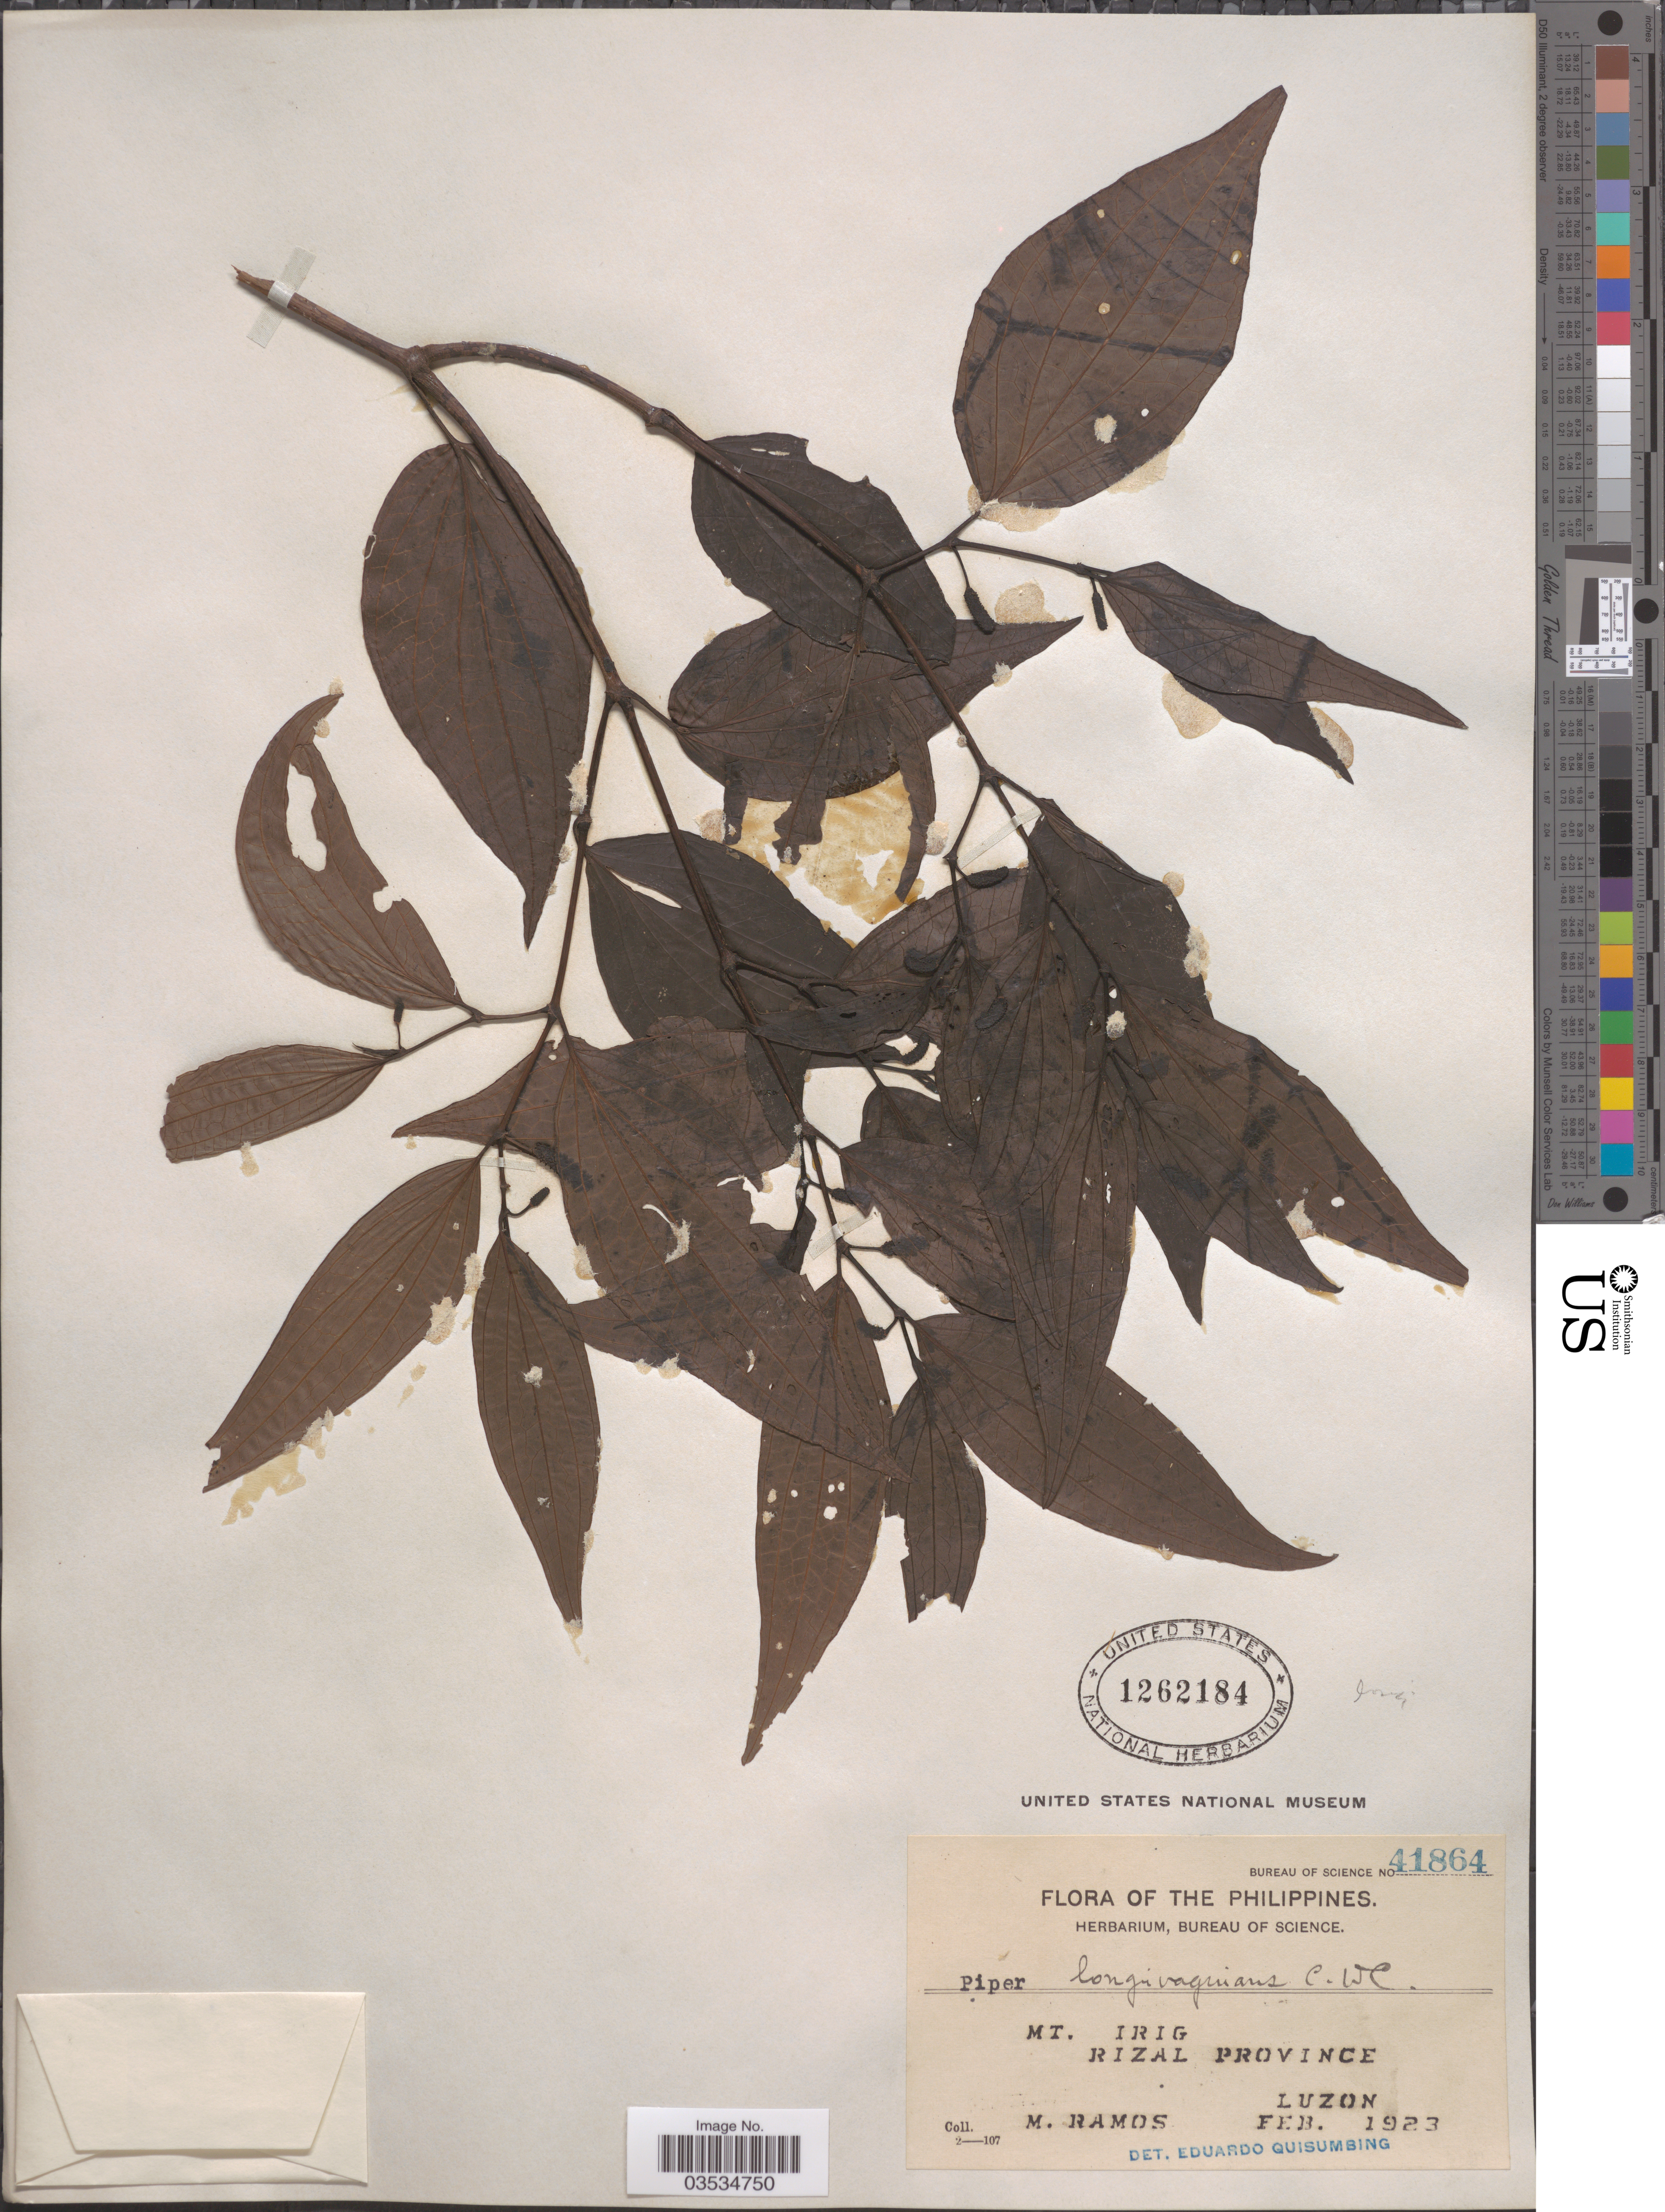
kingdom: Plantae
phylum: Tracheophyta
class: Magnoliopsida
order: Piperales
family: Piperaceae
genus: Piper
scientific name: Piper longivaginans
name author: C. DC.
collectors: M. Ramos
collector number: Bureau of Science 41864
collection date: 1923-02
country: Philippines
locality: Mt. Irig. Rizal Province. Luzon.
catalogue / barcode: US 1262184